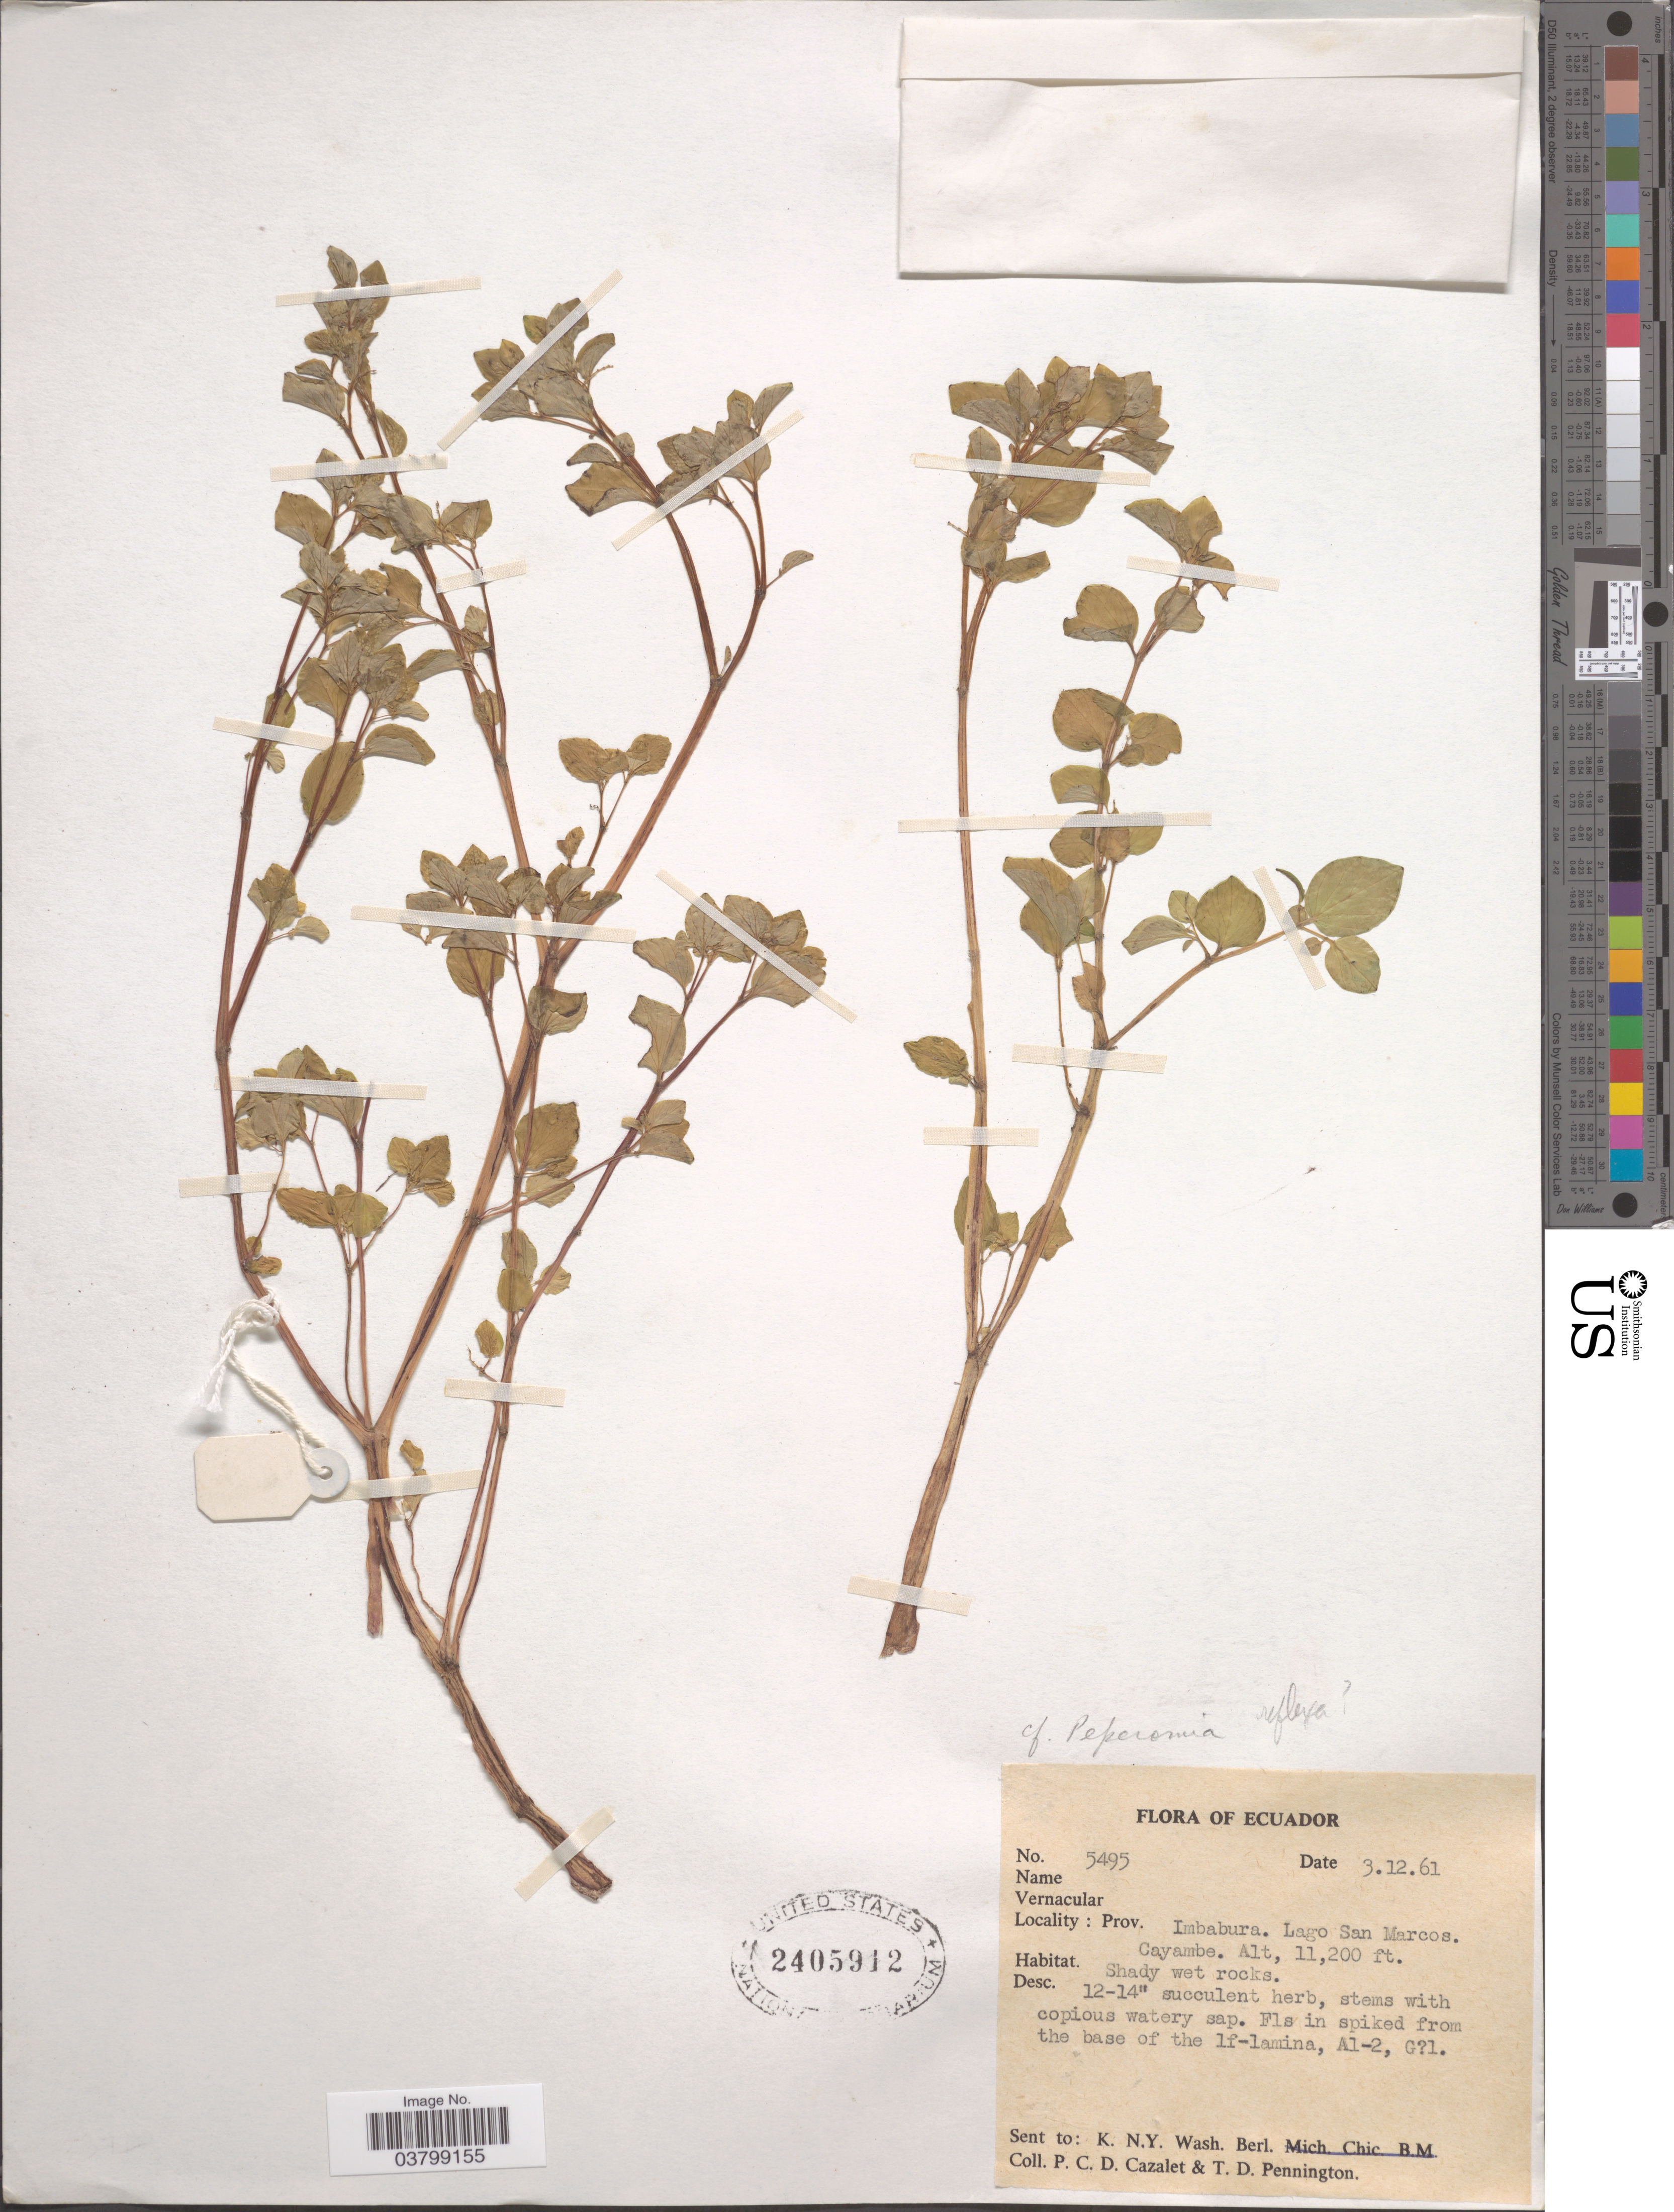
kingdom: Plantae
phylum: Tracheophyta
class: Magnoliopsida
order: Piperales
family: Piperaceae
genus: Peperomia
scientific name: Peperomia sp.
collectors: P. C. D. Cazalet & T. D. Pennington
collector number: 5495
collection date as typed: Transcribed d/m/y: 3/12/61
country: Ecuador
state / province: Imbabura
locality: Lago San Marcos. Cayambe.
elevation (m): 3414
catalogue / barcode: US 2405912